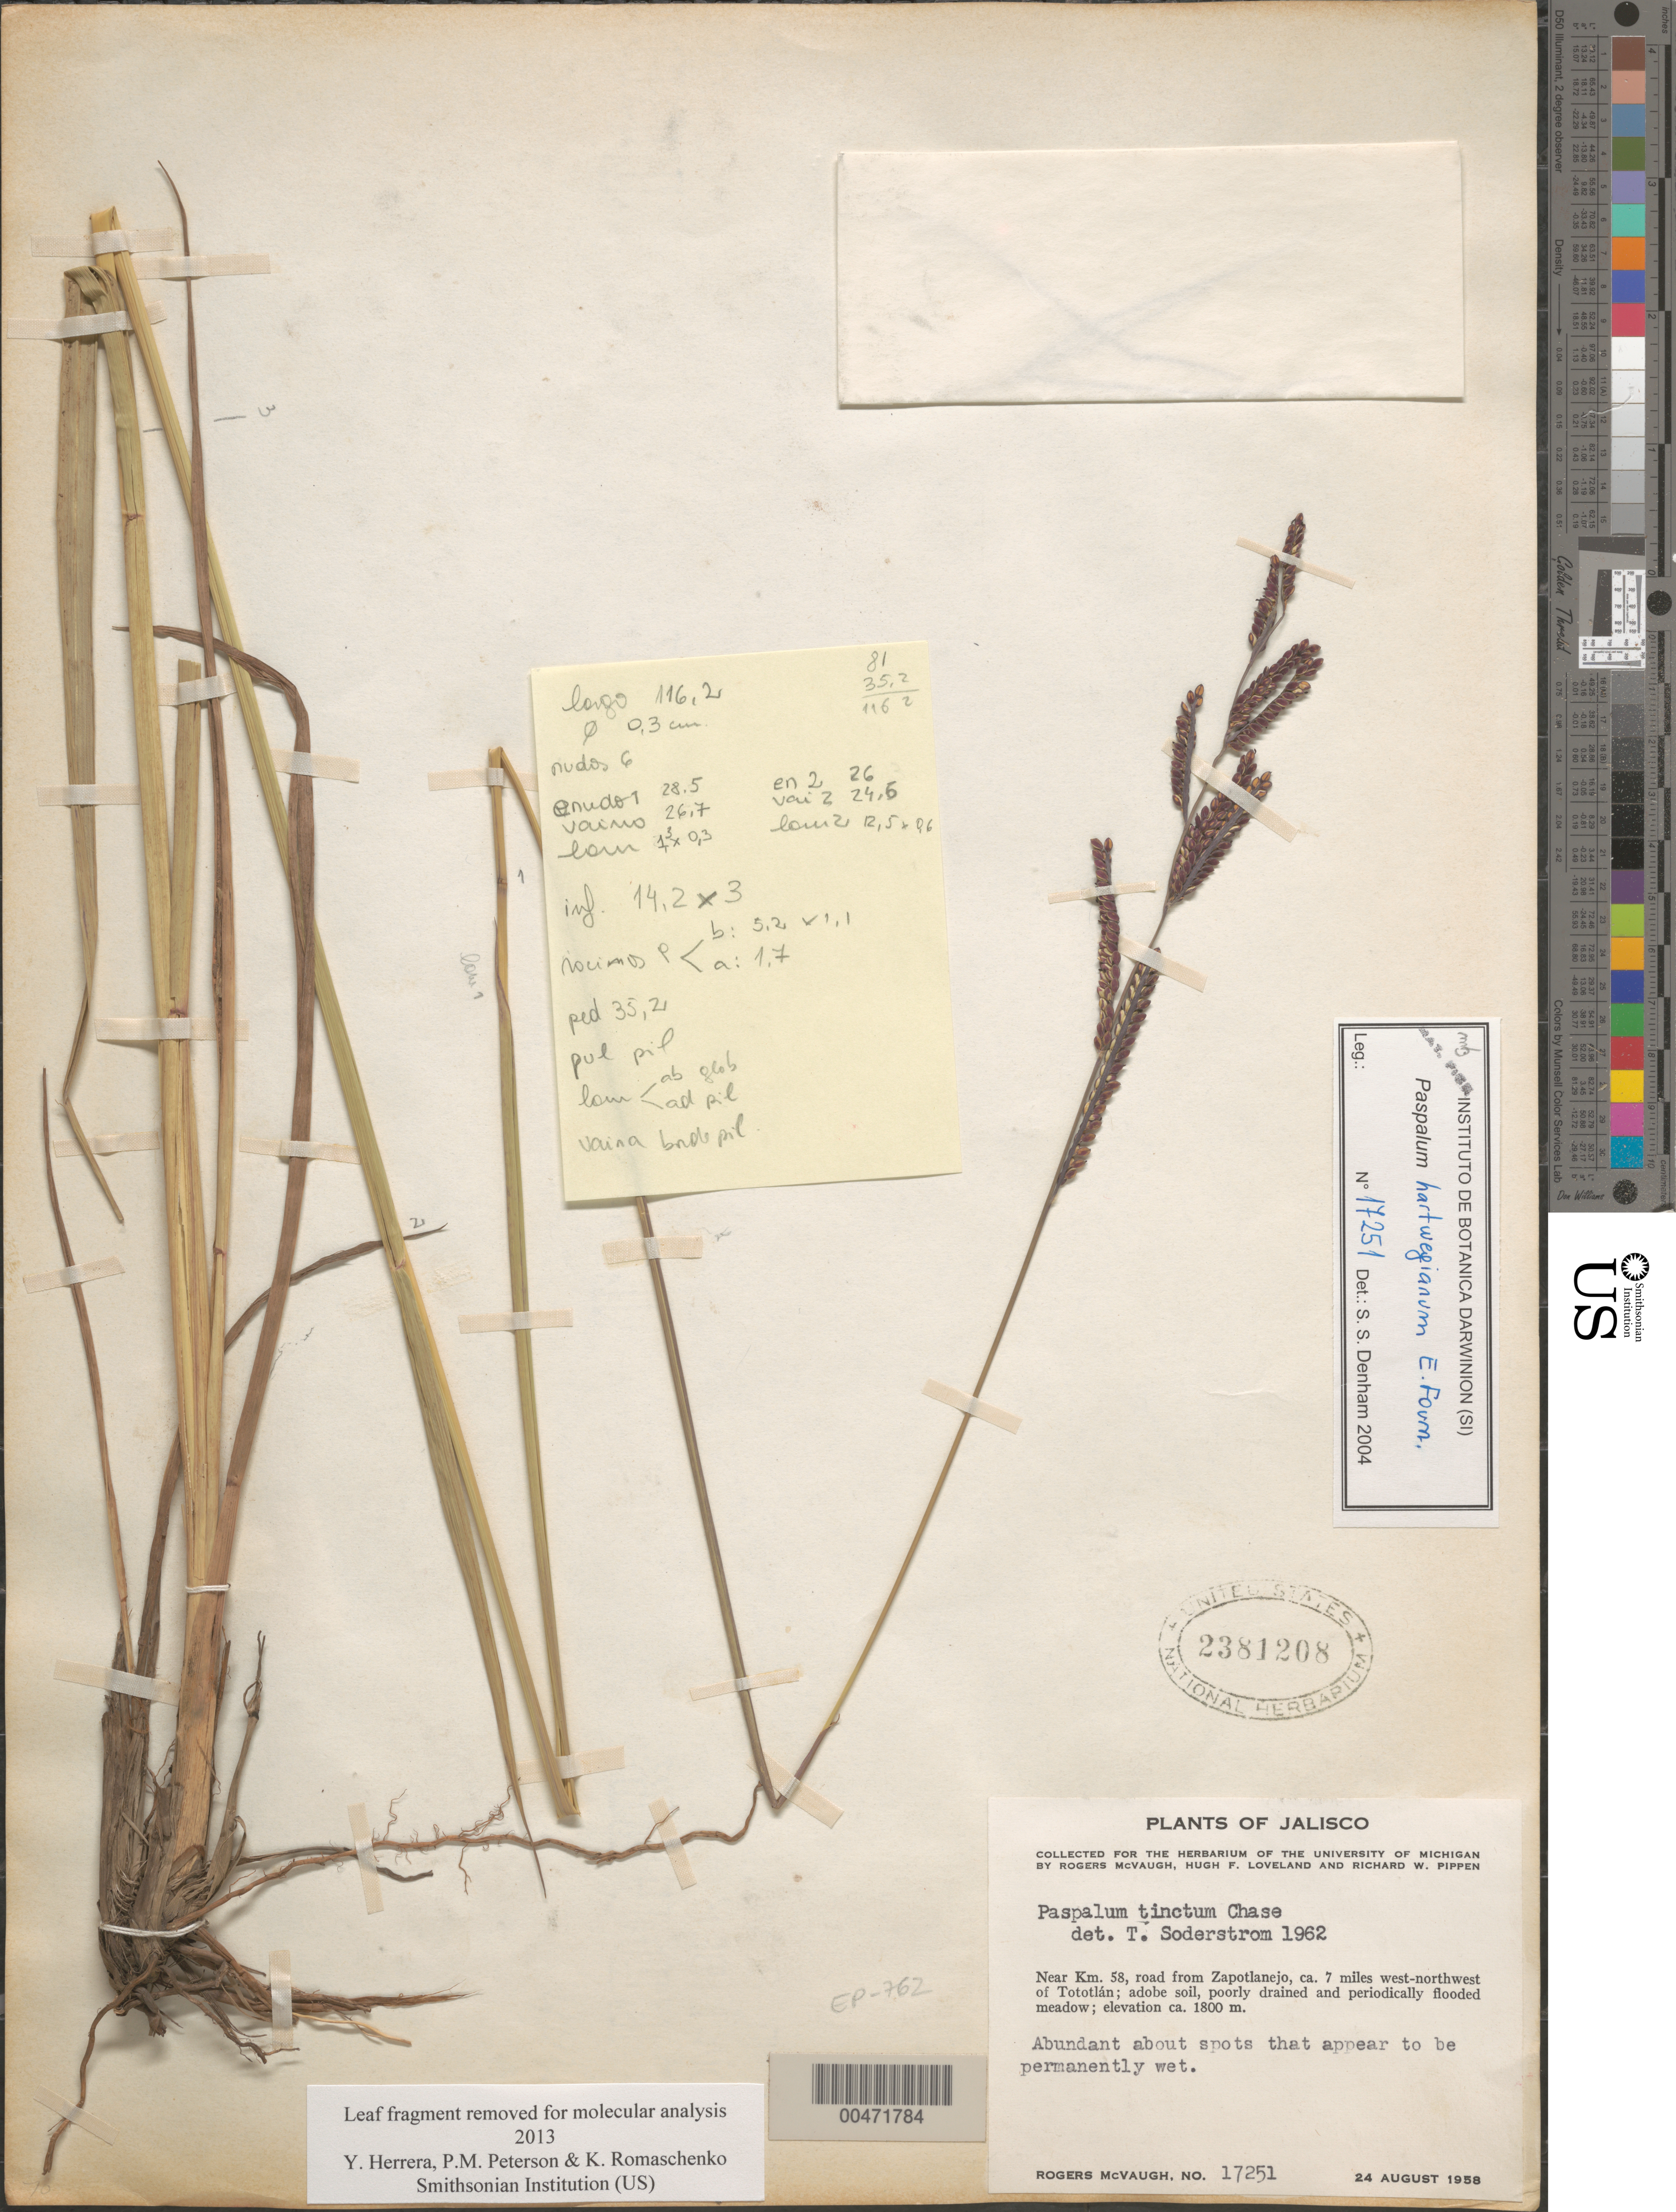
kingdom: Plantae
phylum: Tracheophyta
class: Liliopsida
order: Poales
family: Poaceae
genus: Paspalum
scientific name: Paspalum hartwegianum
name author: E. Fourn.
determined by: Denham, S. S.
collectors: R. McVaugh, H. Loveland & R. W. Pippen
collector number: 17251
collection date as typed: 24 Aug 1958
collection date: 1958-08-24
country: Mexico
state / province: Jalisco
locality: Near Km 58, rd from Zapotlanejo, ca 7 mi WNW of Tototlán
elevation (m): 1800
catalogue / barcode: US 2381208